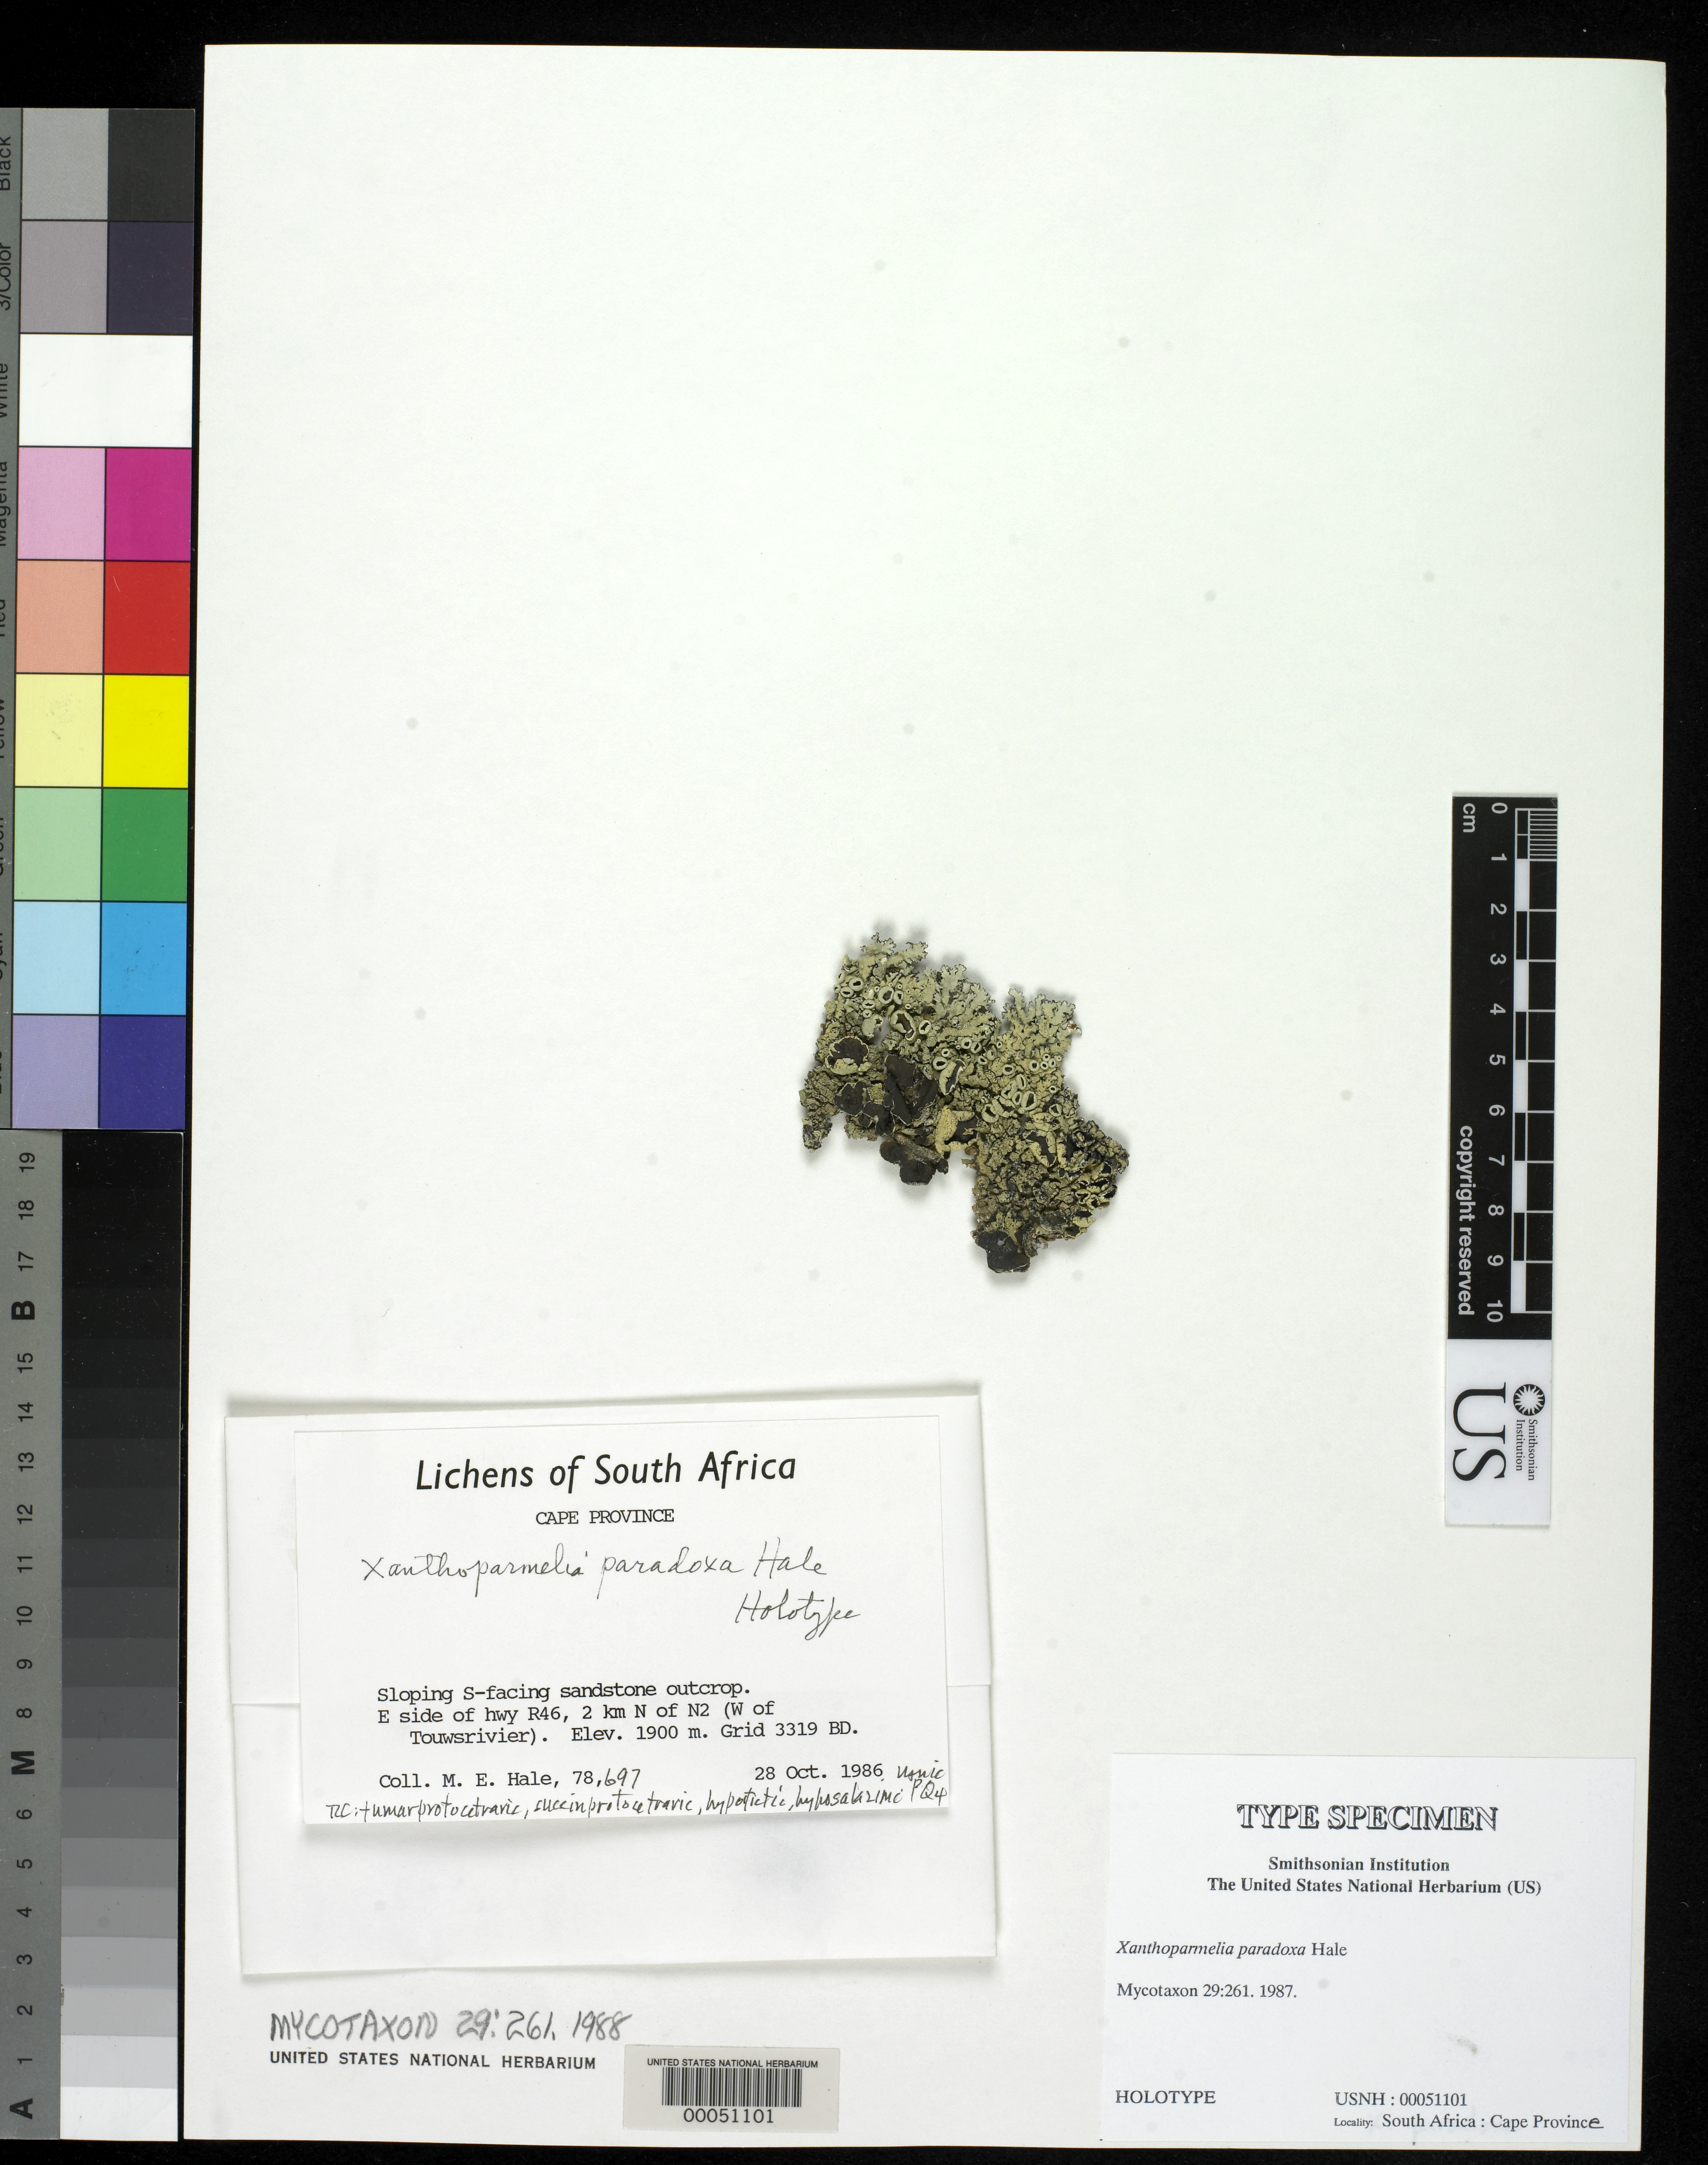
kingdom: Fungi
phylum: Ascomycota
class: Lecanoromycetes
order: Lecanorales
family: Parmeliaceae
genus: Xanthoparmelia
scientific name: Xanthoparmelia paradoxa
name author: Hale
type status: Holotype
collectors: M. Hale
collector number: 78697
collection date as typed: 28 Oct 1986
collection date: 1986-10-28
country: South Africa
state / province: Western Cape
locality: Grid 3319 BD. E side of Hwy R46, 2 km N of N2, W of Touwsrivier, sloping S-facing sandstone outcrop.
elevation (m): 1900